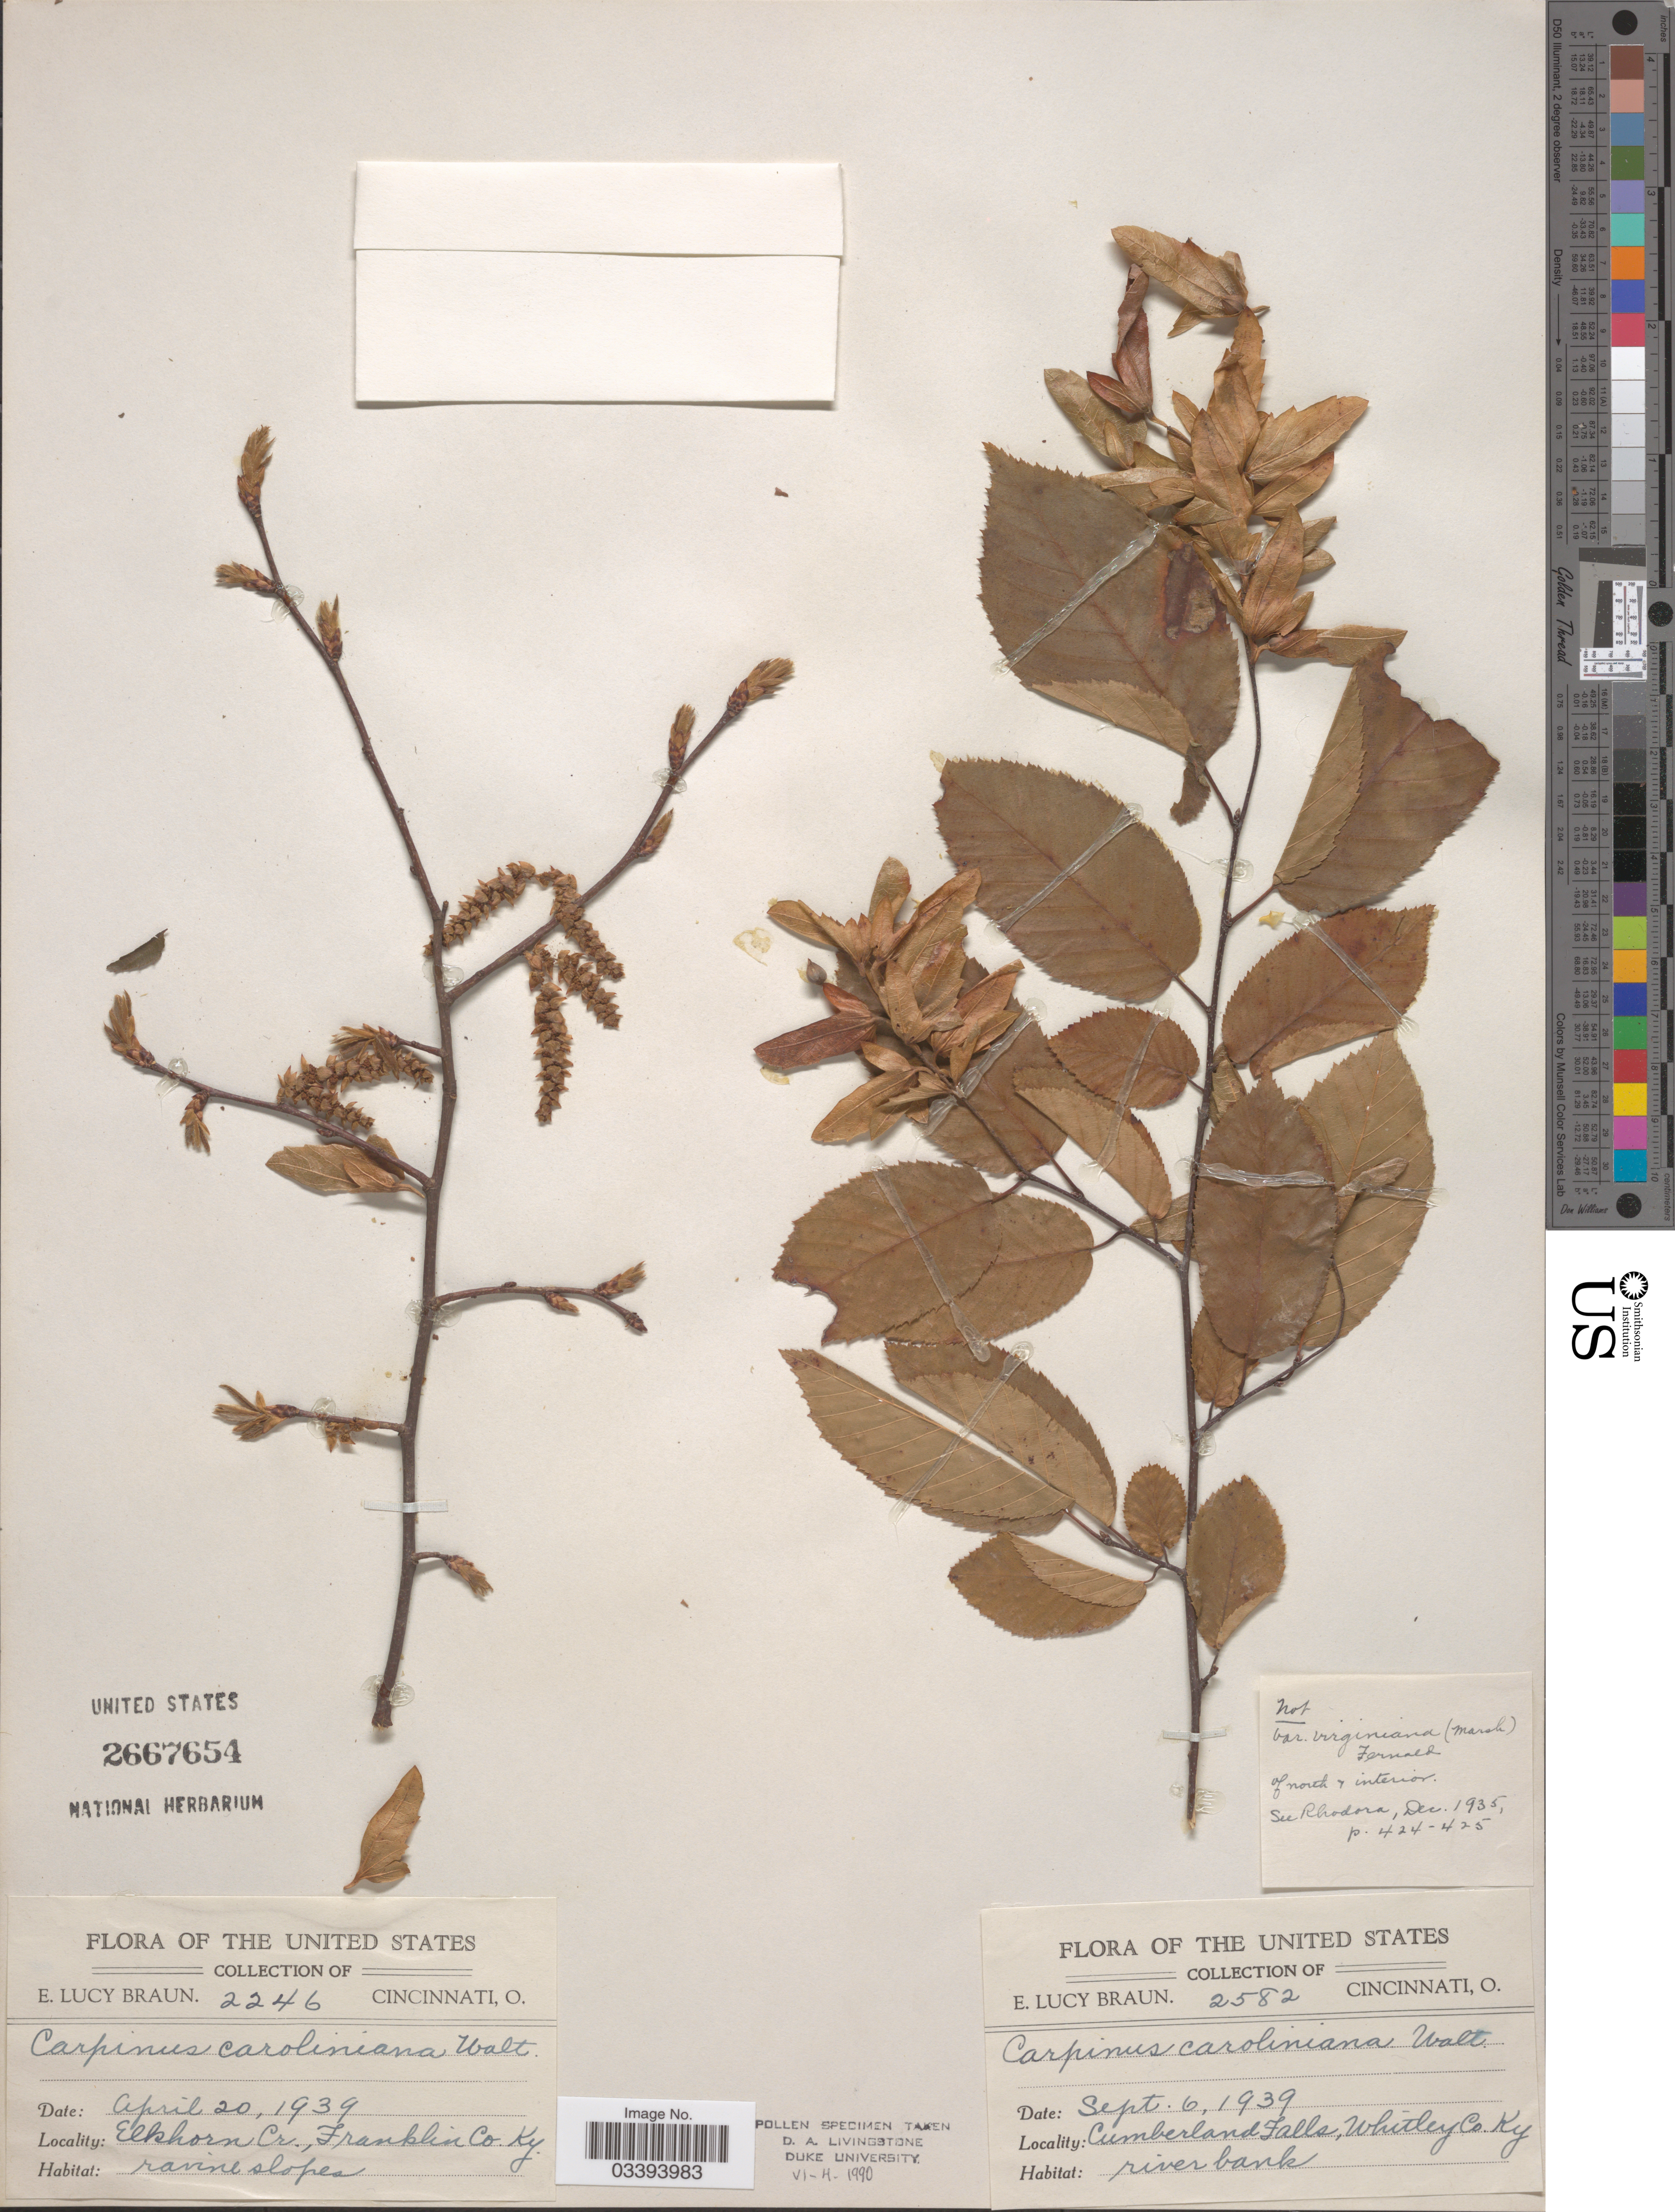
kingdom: Plantae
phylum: Tracheophyta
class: Magnoliopsida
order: Fagales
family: Betulaceae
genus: Carpinus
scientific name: Carpinus caroliniana subsp. virginiana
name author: (Marshall) Furlow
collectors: E. L. Braun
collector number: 2246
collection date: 1939-04-20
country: United States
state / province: Kentucky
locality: Elkhorn Cr., Franklin Co.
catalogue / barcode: US 2667654